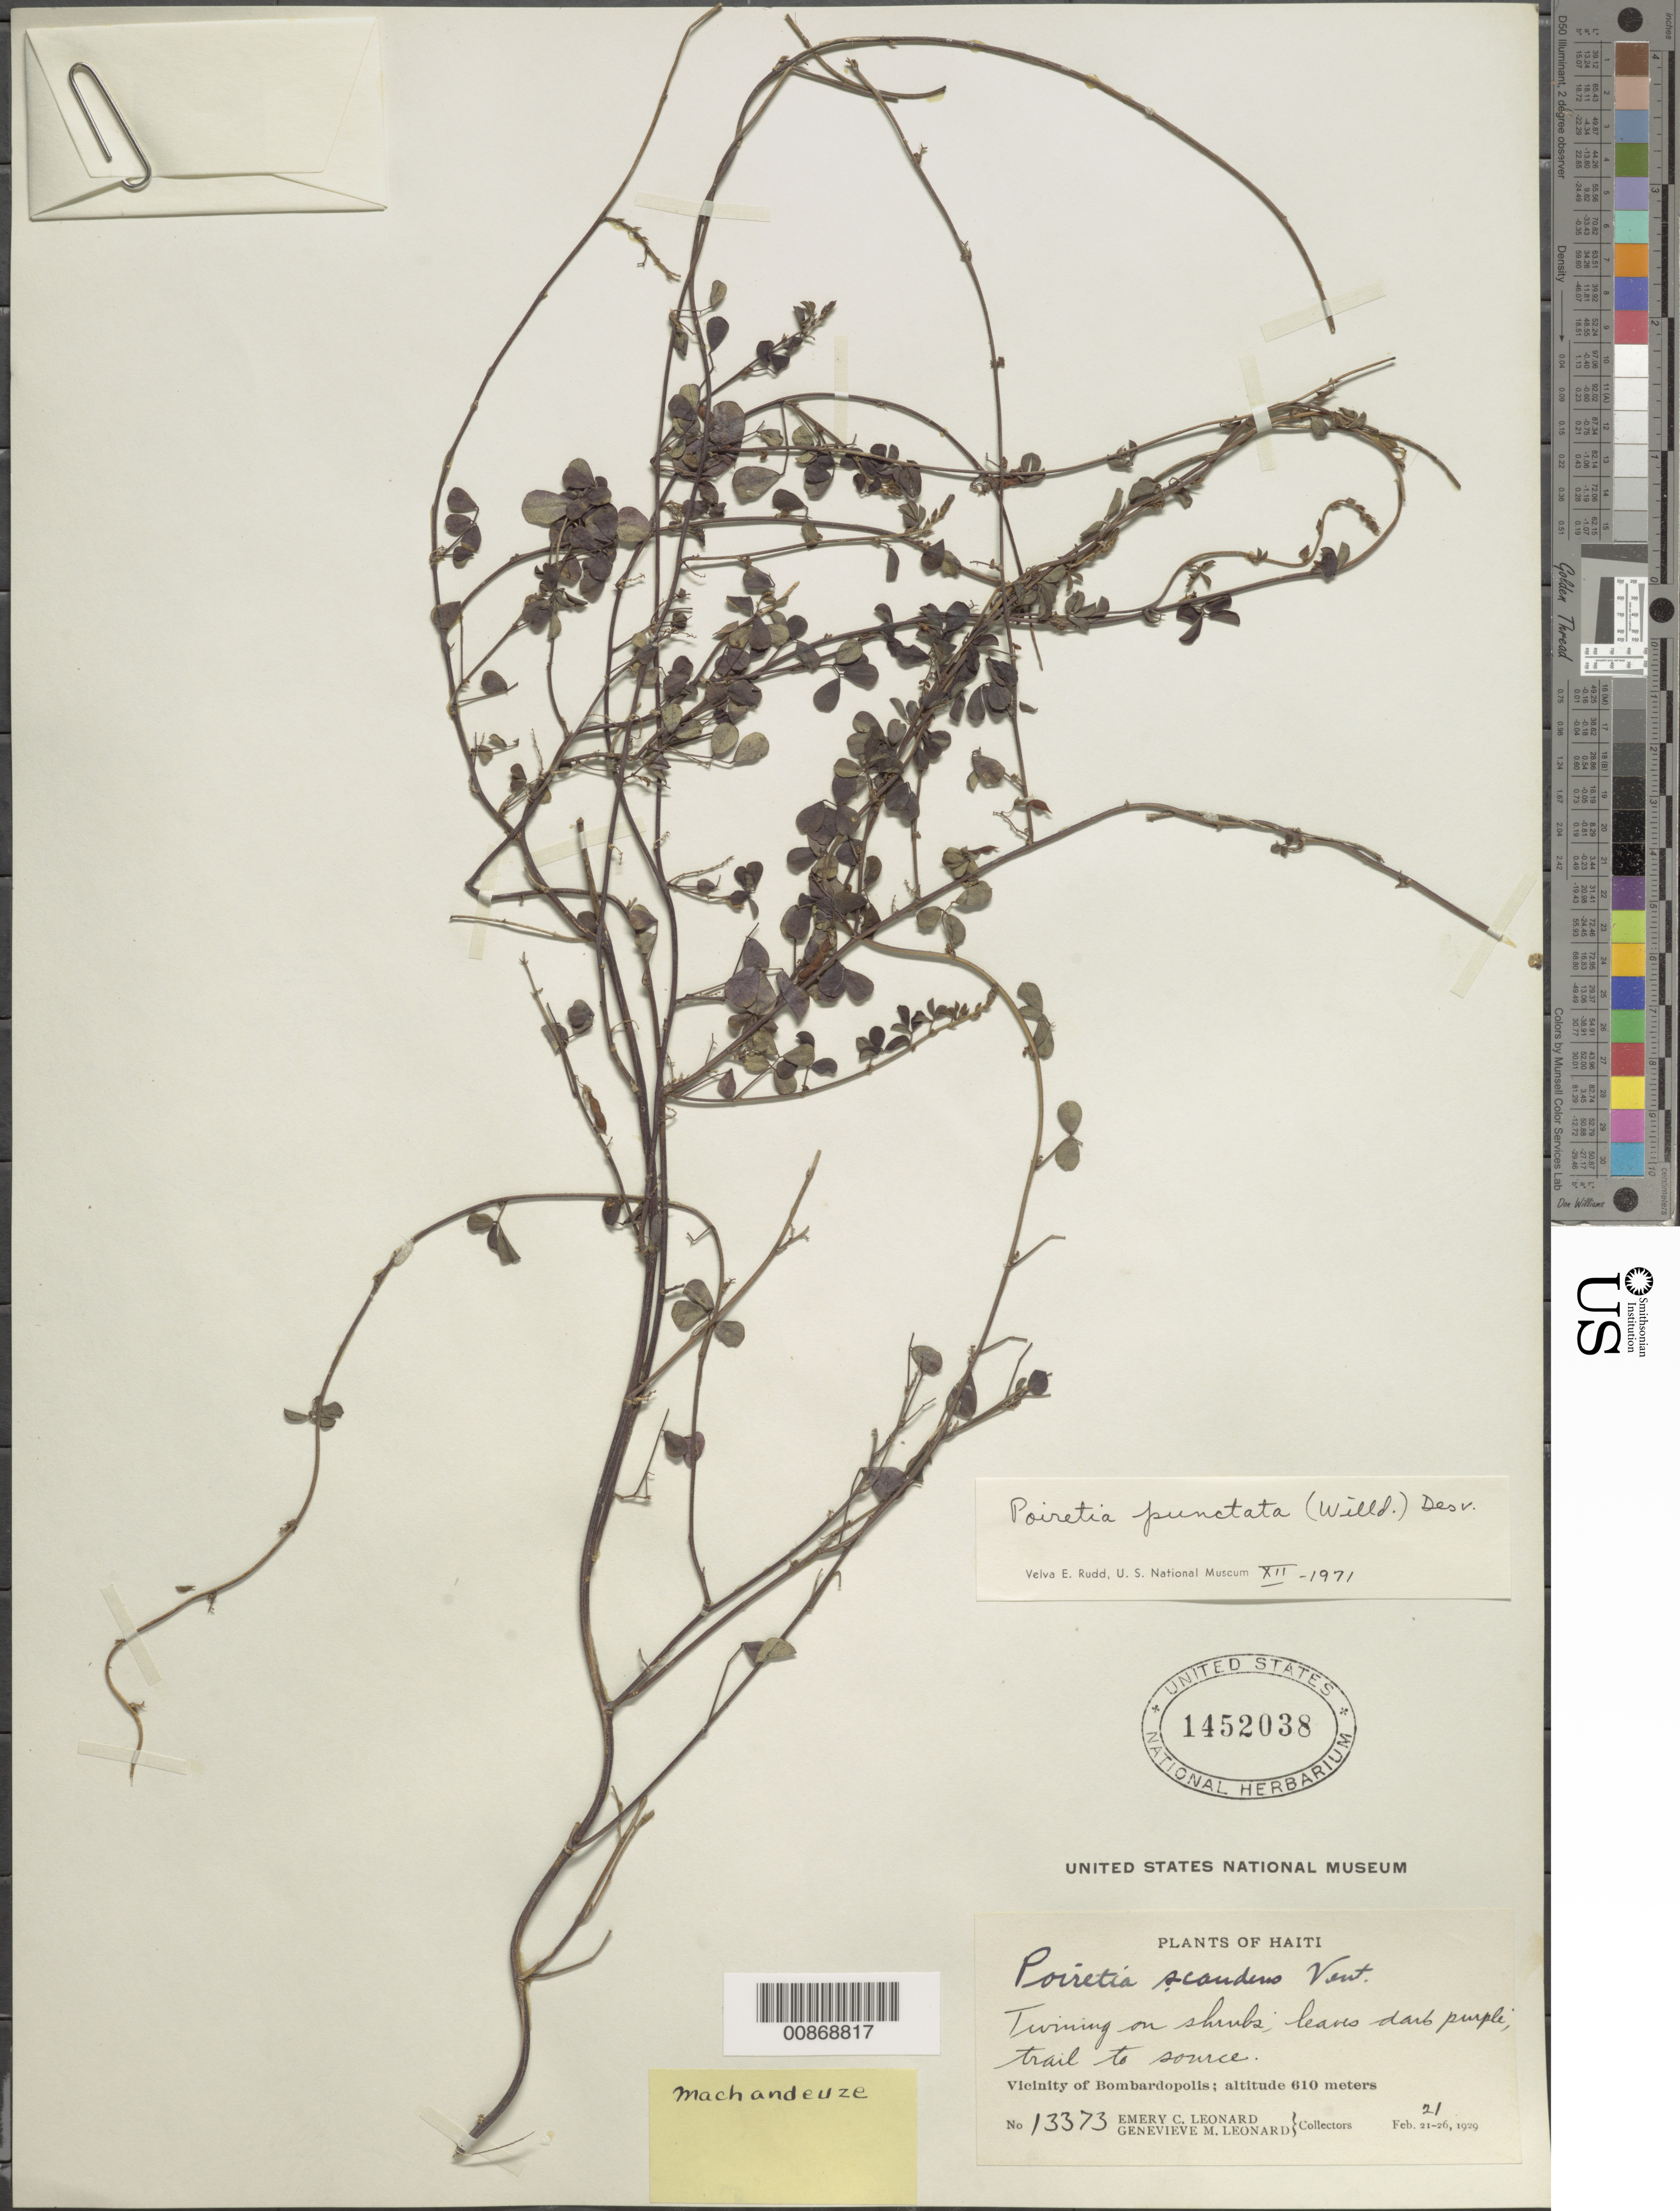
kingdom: Plantae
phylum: Tracheophyta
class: Magnoliopsida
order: Fabales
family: Fabaceae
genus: Poiretia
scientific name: Poiretia scandens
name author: Vent.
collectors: E. C. Leonard & G. M. Leonard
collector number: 13373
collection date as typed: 21 Feb 1929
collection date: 1929-02-21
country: Haiti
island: Hispaniola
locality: Vicinity of Bombardopolis. Trail to source.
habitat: Twining on shrubs.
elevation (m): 610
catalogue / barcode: US 1452038